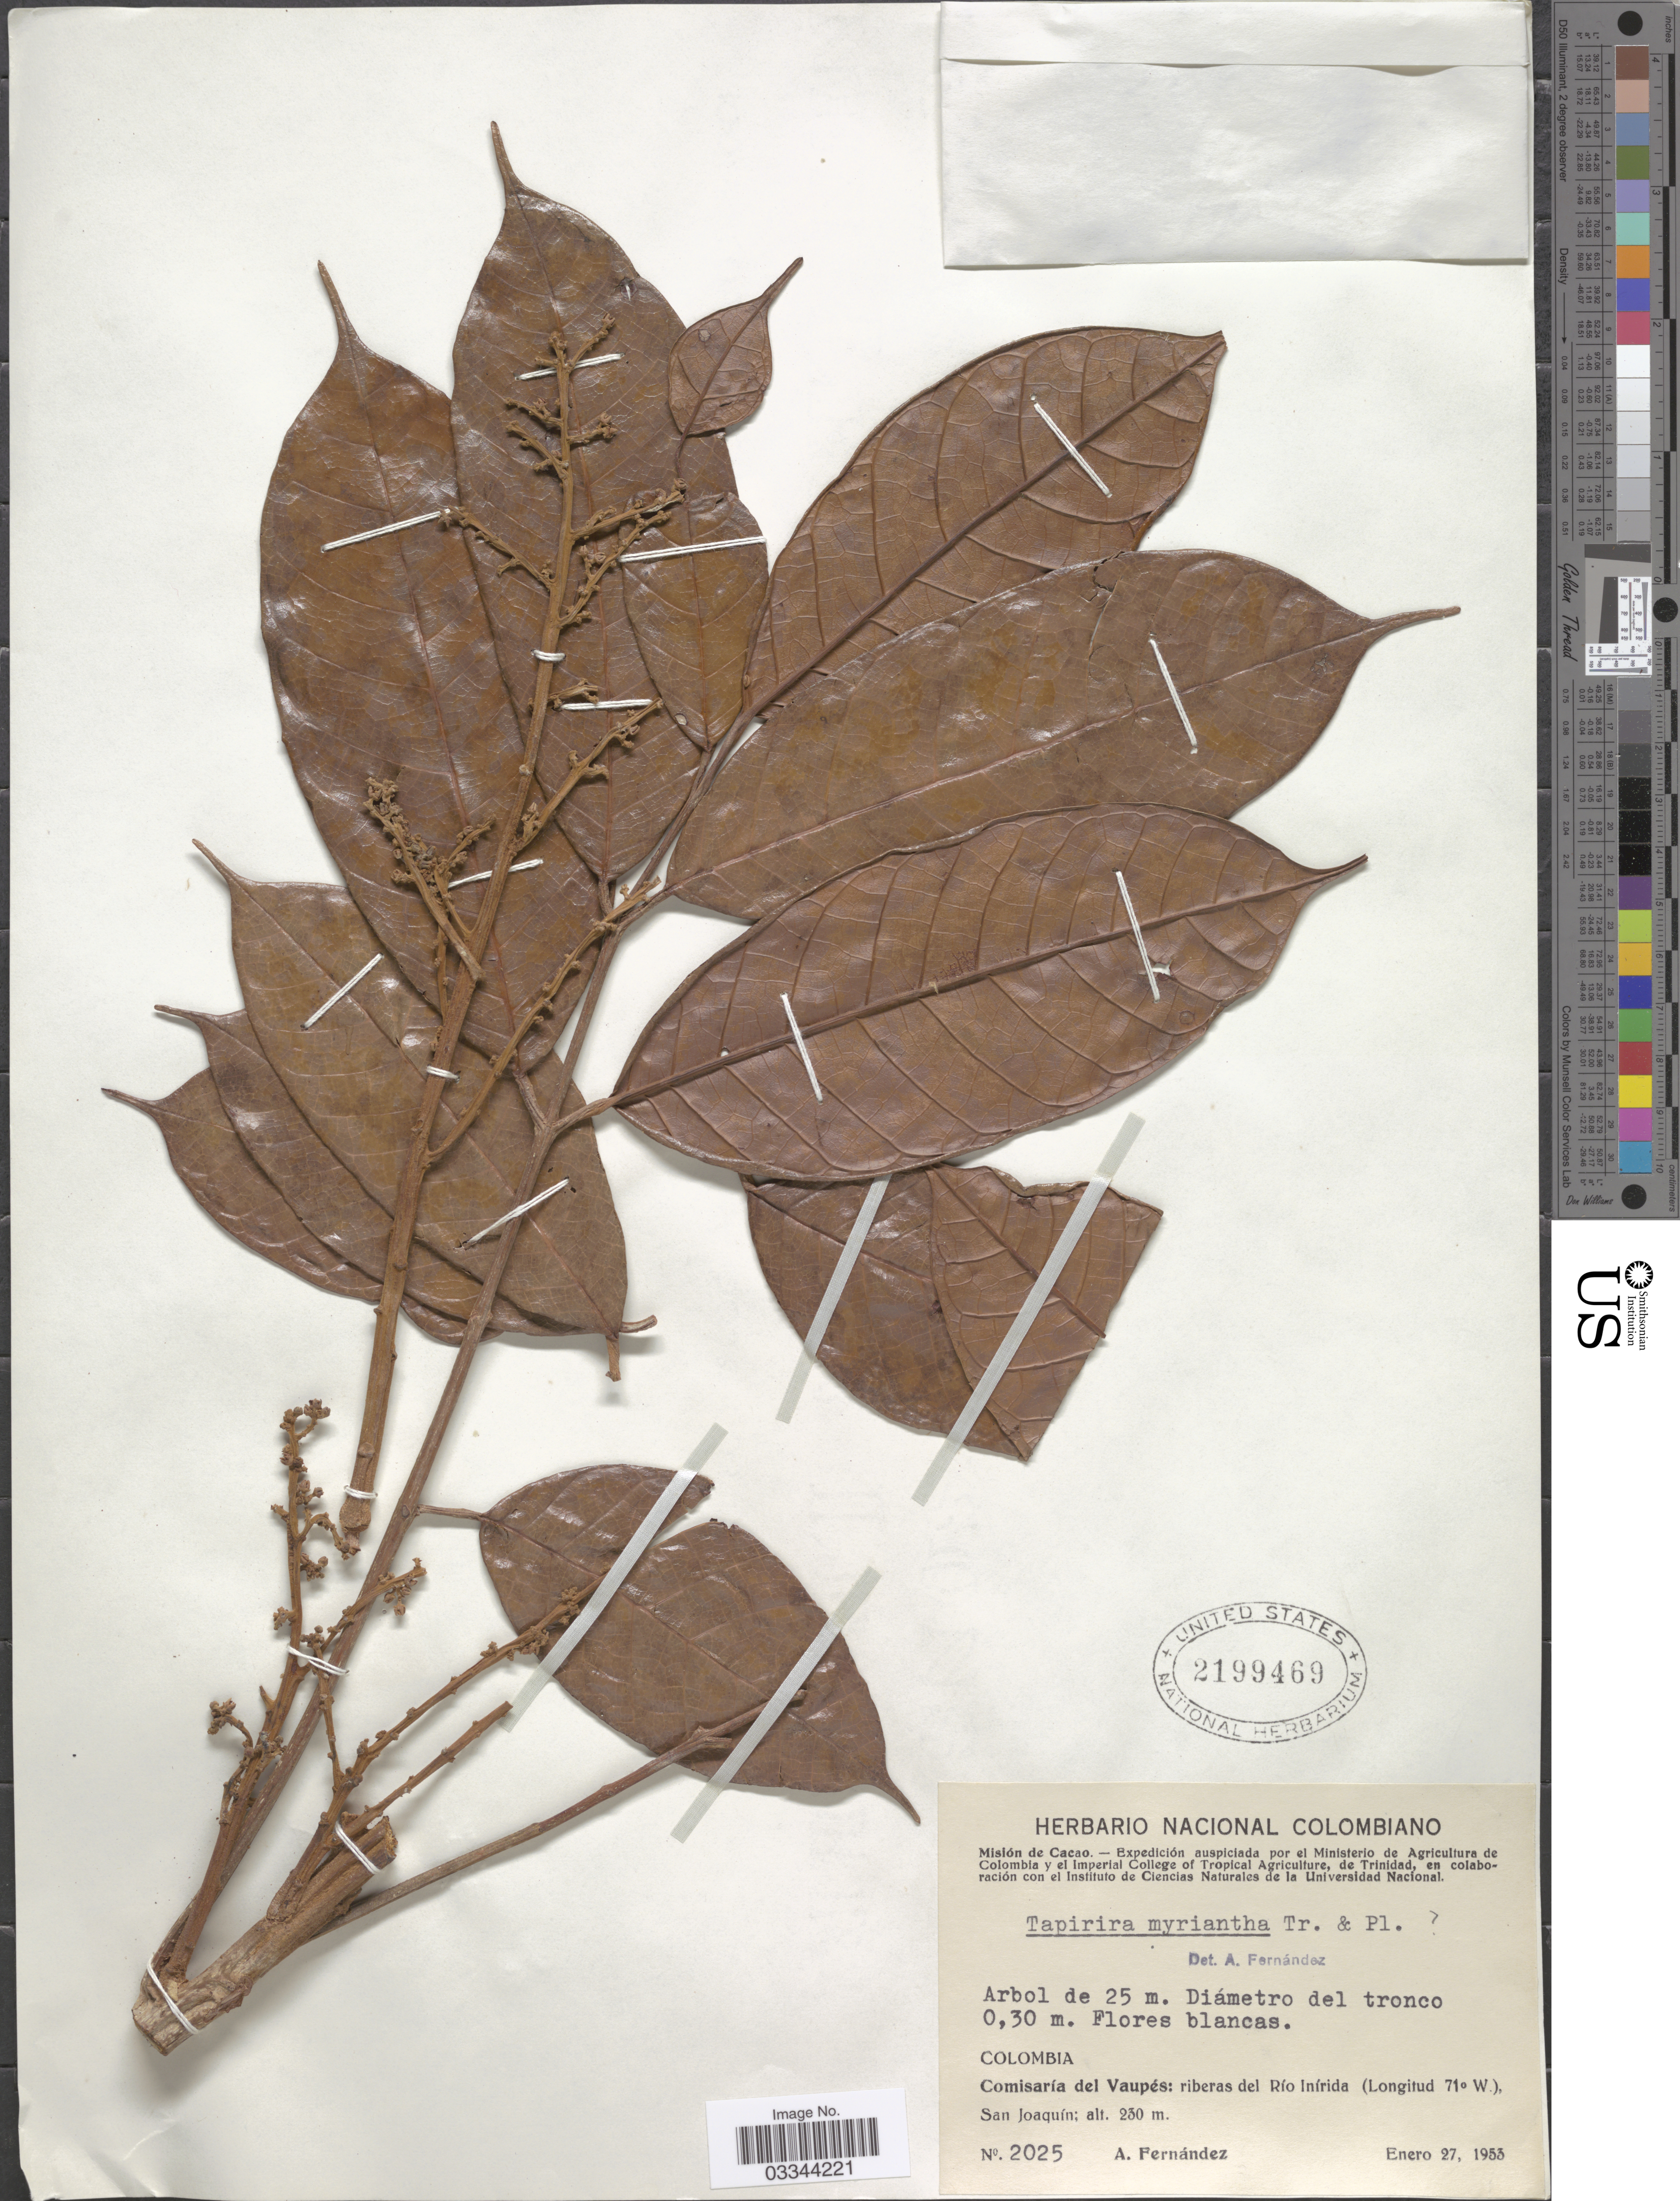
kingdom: Plantae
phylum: Tracheophyta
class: Magnoliopsida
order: Sapindales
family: Burseraceae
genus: Protium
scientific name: Protium calendulinum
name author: Daly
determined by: Mitchell, J. D.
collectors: A. Fernández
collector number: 2025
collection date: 1953-01-27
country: Colombia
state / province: Vaupés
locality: Comisaría del Vaupés: riberas del Río Inírida, San Josquín.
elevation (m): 230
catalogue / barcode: US 2199469